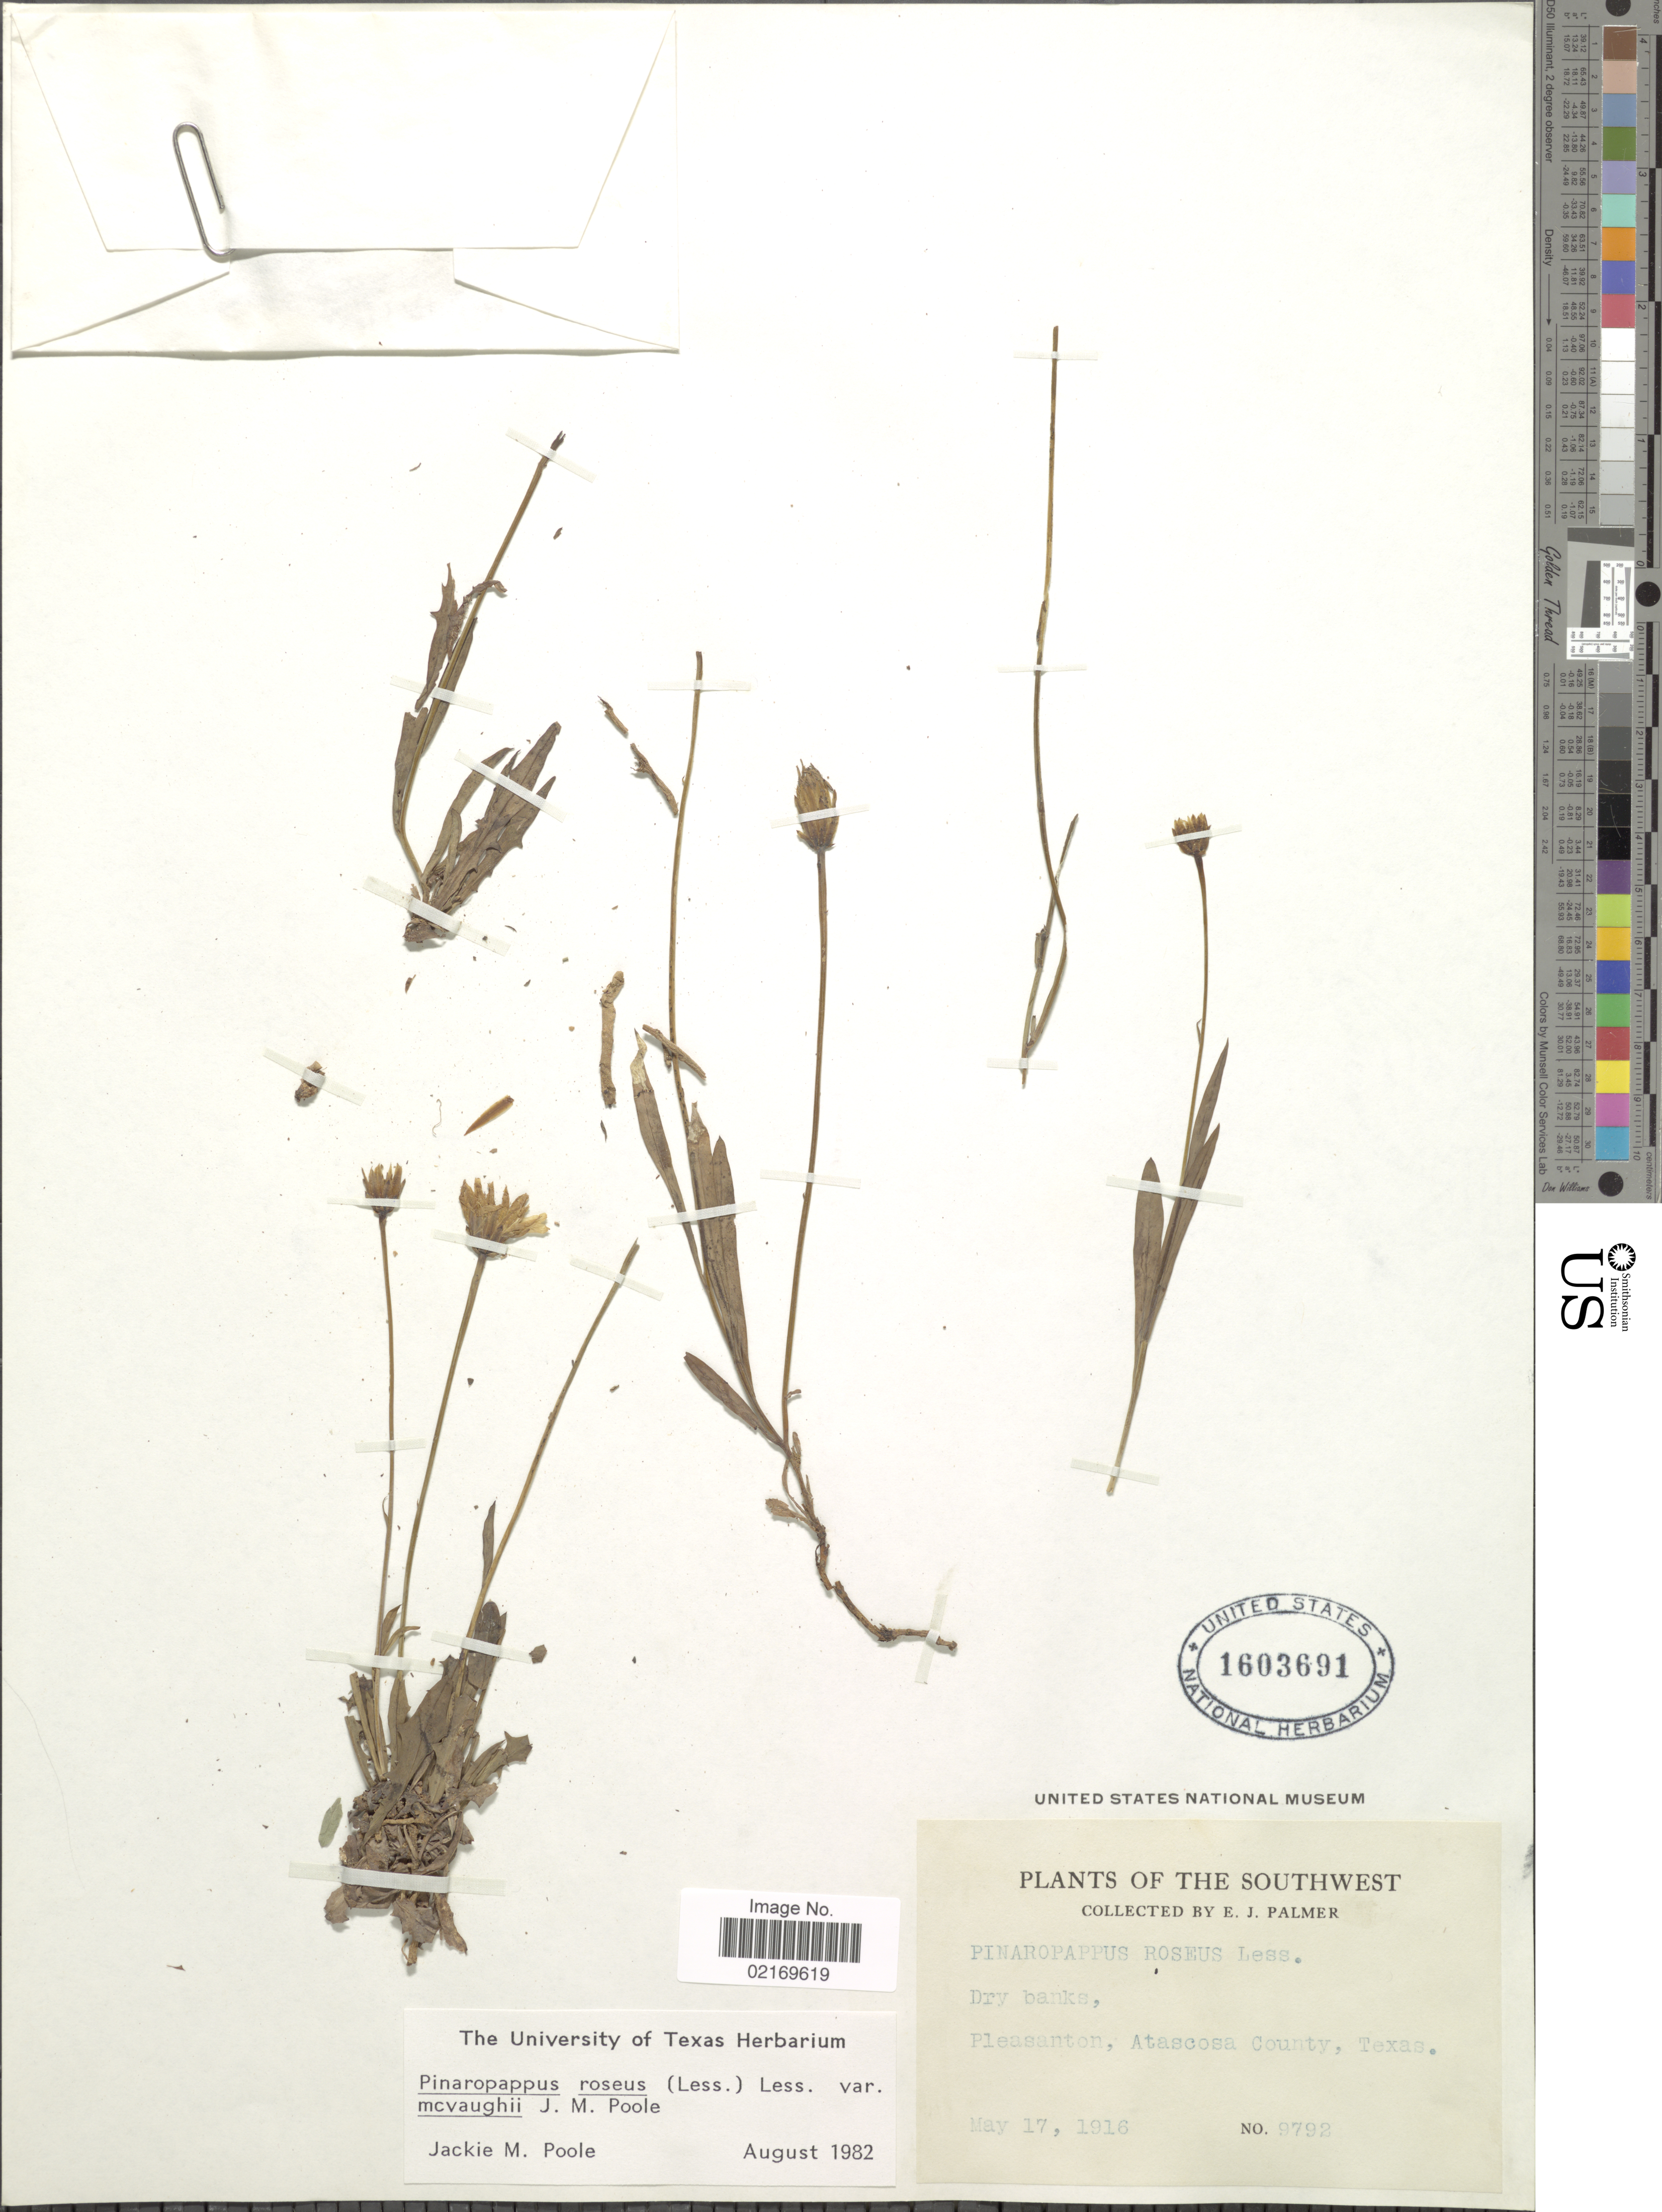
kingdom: Plantae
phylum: Tracheophyta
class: Magnoliopsida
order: Asterales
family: Asteraceae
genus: Pinaropappus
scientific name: Pinaropappus roseus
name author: Less.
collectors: E. J. Palmer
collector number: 9792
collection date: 1916-05-17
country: United States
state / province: Texas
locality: The Southwest, Pleasanton, Atascosa County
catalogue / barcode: US 1603691